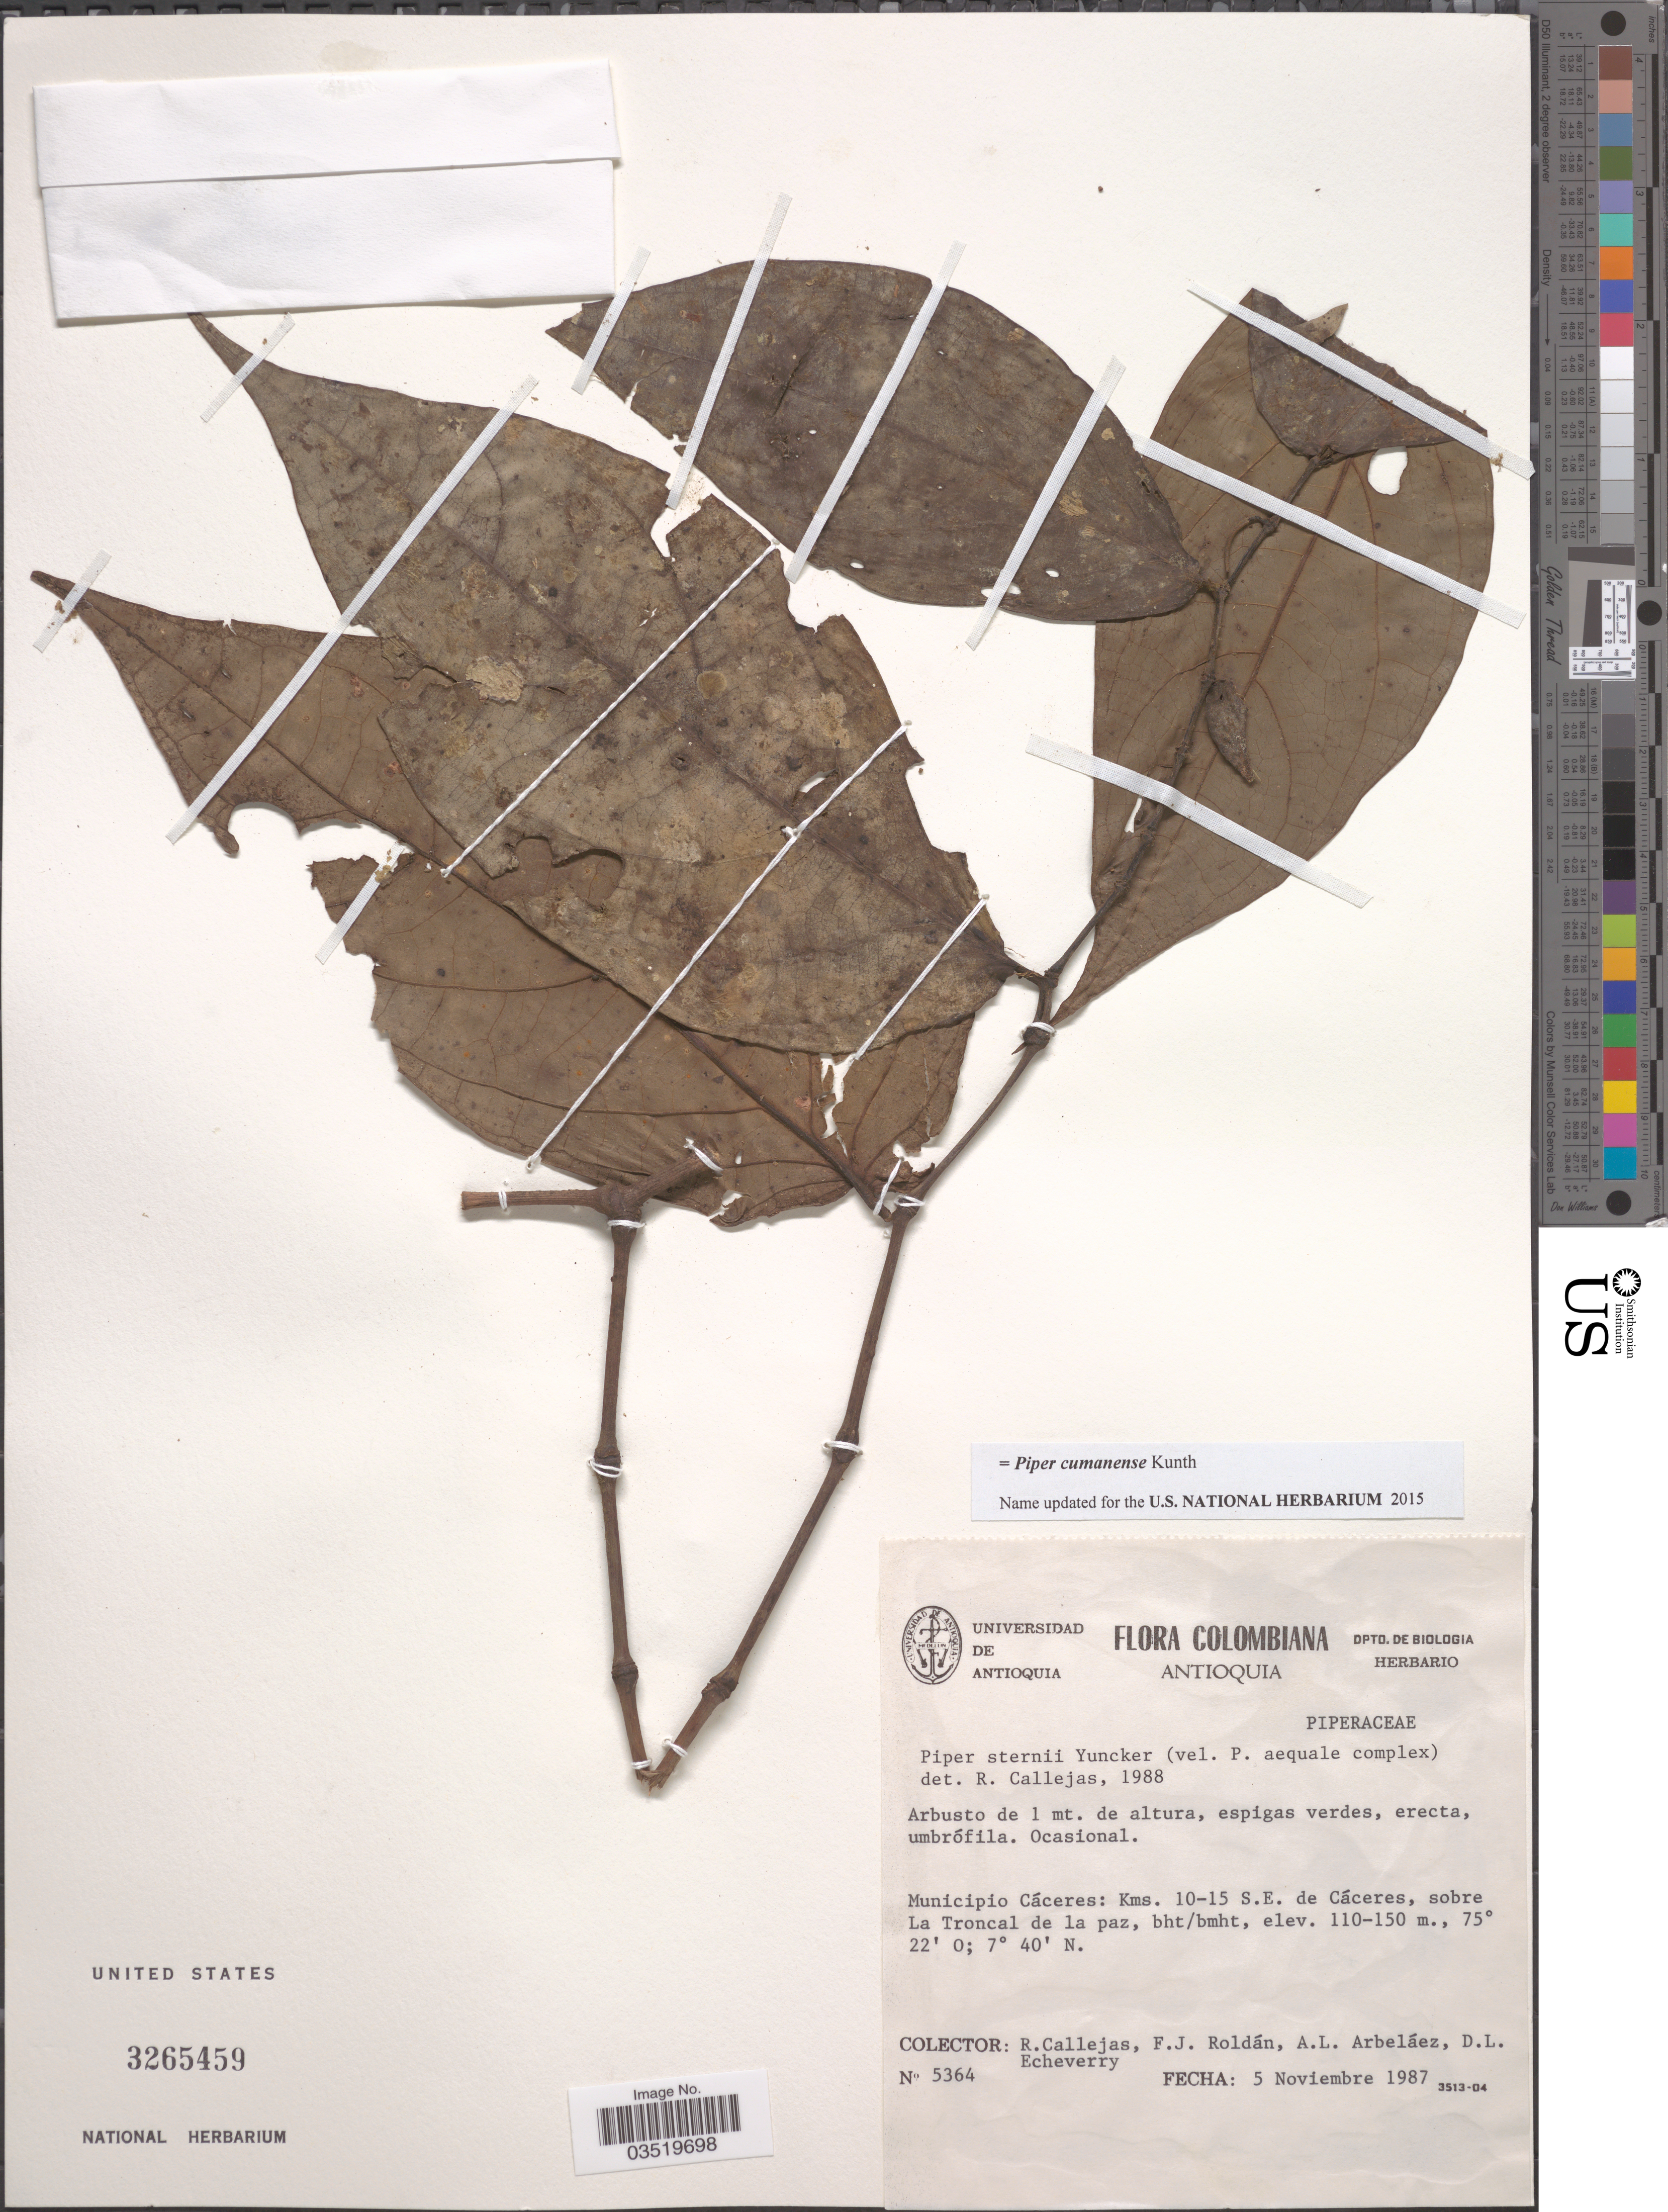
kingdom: Plantae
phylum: Tracheophyta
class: Magnoliopsida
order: Piperales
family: Piperaceae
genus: Piper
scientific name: Piper cumanense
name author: Kunth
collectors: R. Callejas, F. J. Roldán, A. Arbeláez Alvarez & D. Echeverry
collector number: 5364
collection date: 1987-11-05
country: Colombia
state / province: Antioquia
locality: Municipio Cáceres: Kms. 10-15 S.E. de Cáceres, sobre La Troncal de la paz.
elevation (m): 110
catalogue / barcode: US 3265459